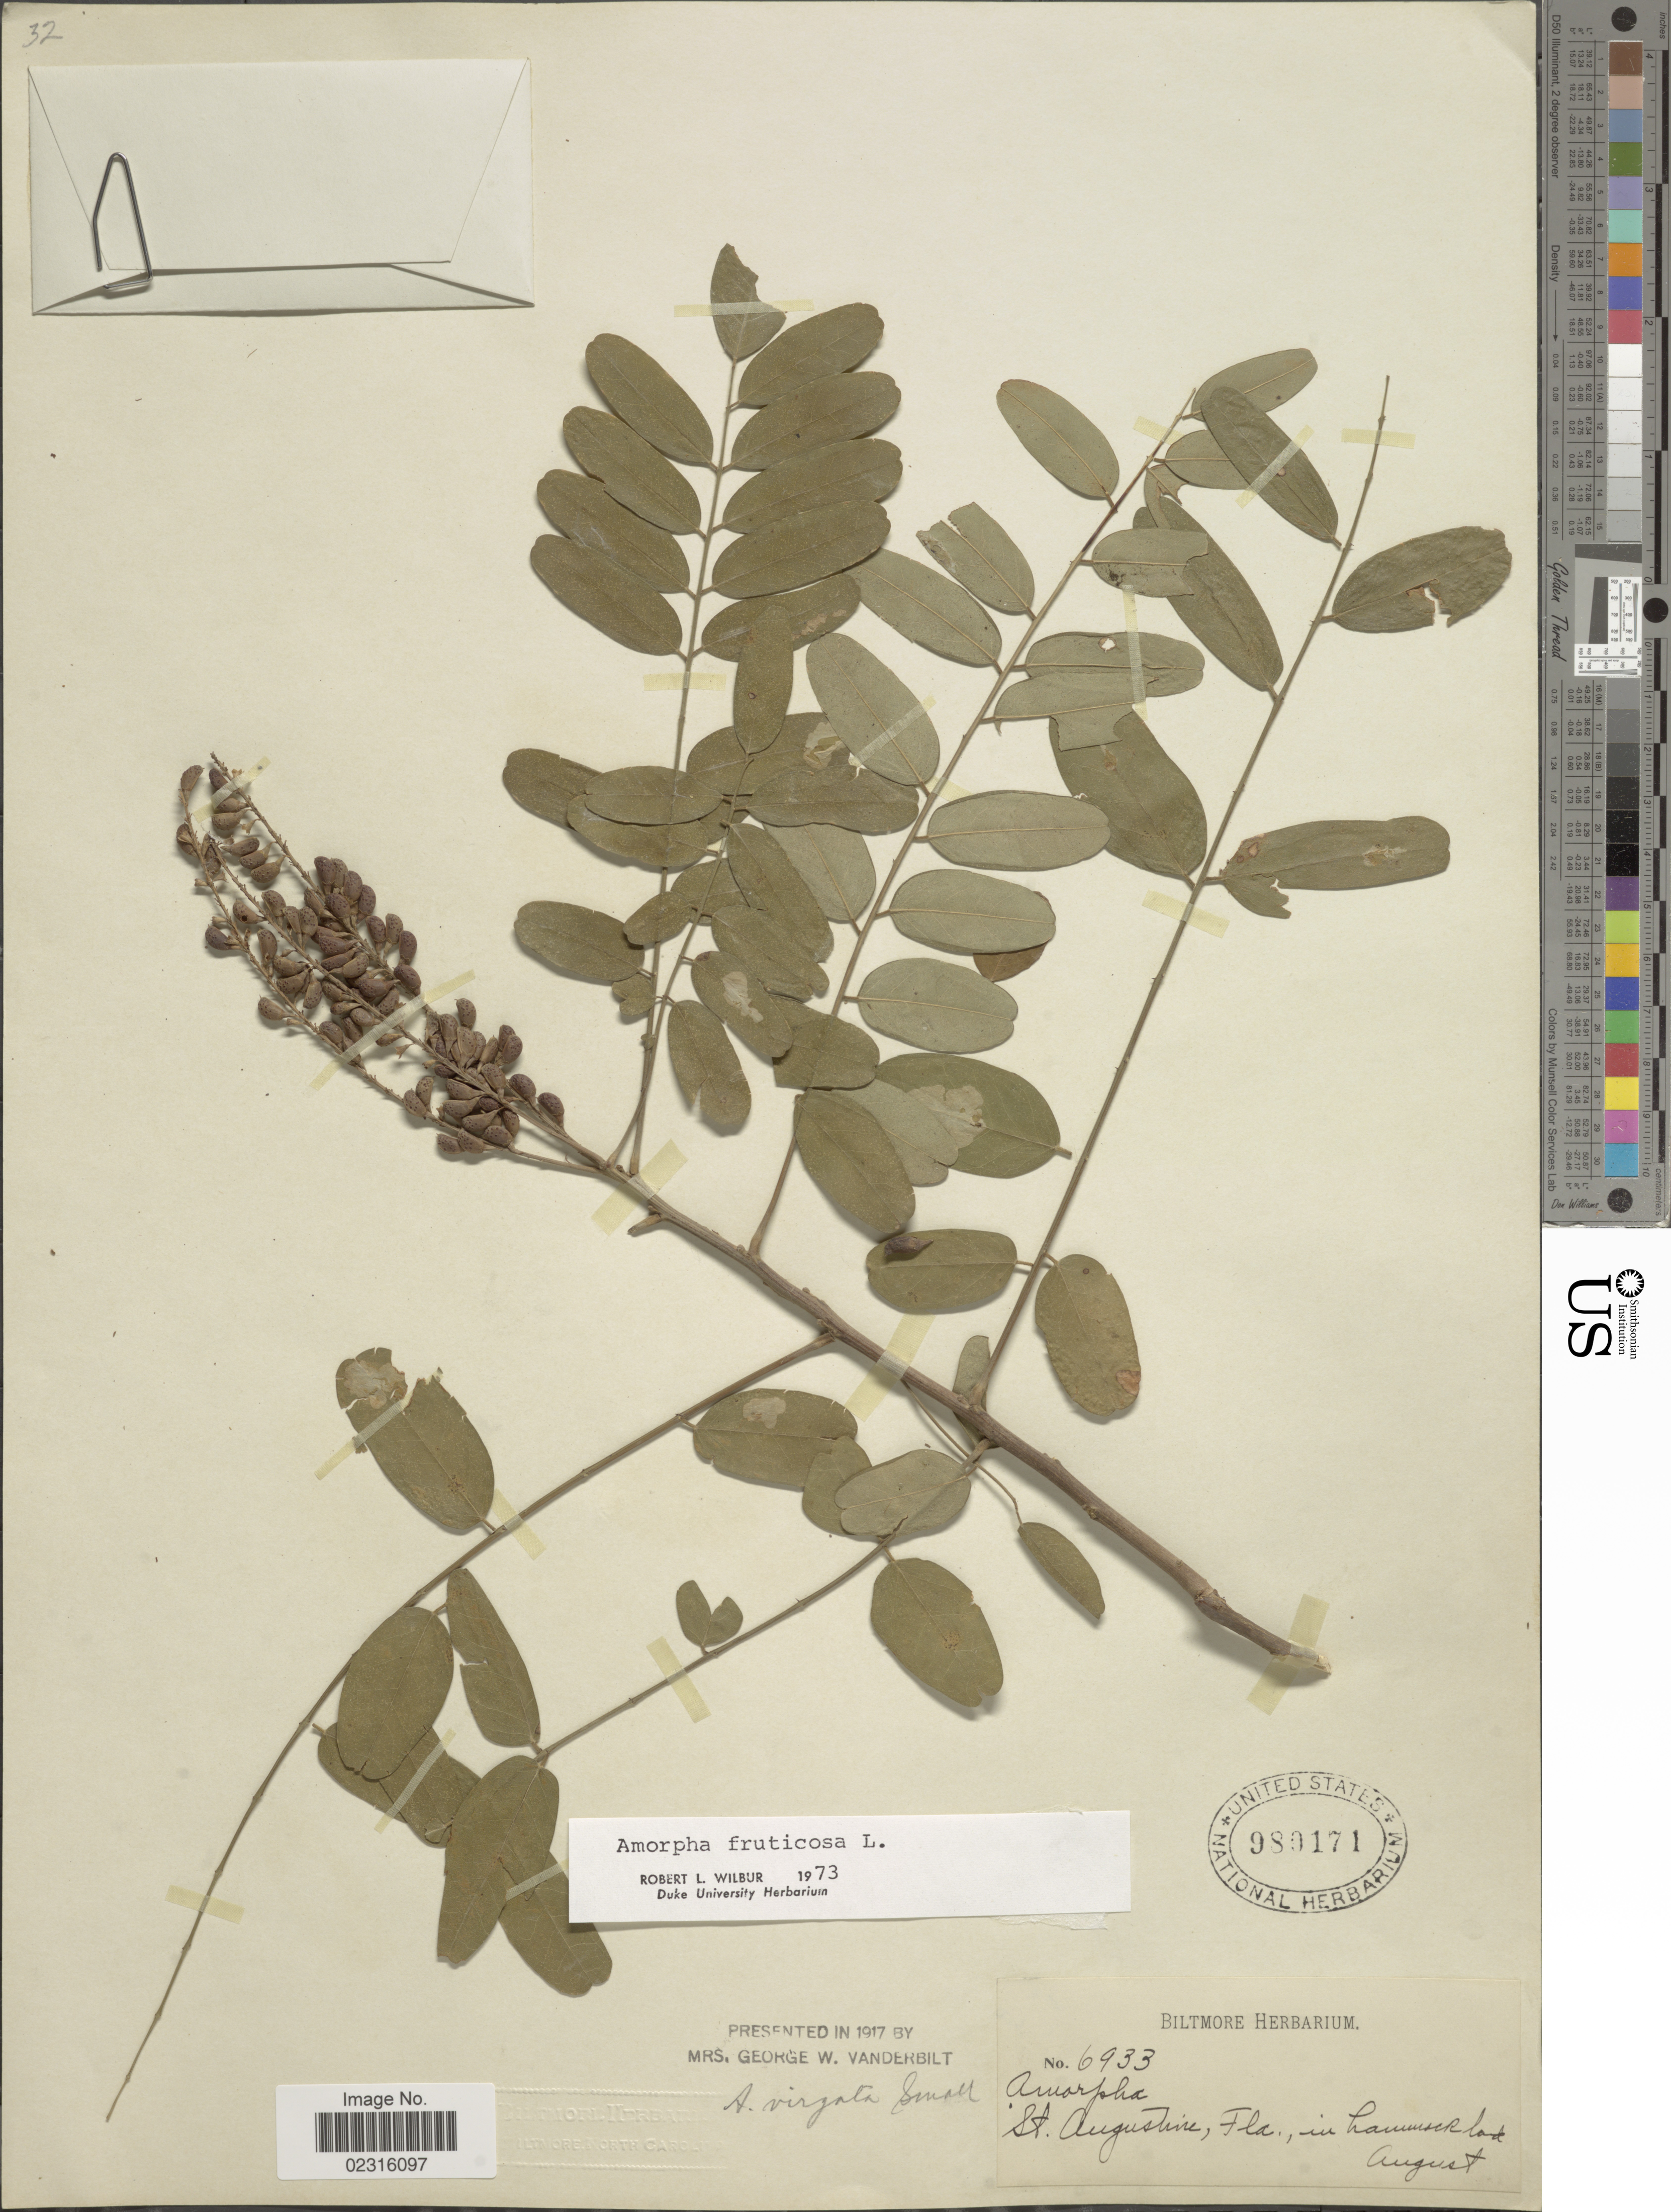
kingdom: Plantae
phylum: Tracheophyta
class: Magnoliopsida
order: Fabales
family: Fabaceae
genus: Amorpha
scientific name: Amorpha fruticosa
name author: L.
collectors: ex herb. Biltmore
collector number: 6933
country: United States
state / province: Florida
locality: St. Augustine.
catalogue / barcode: US 980171